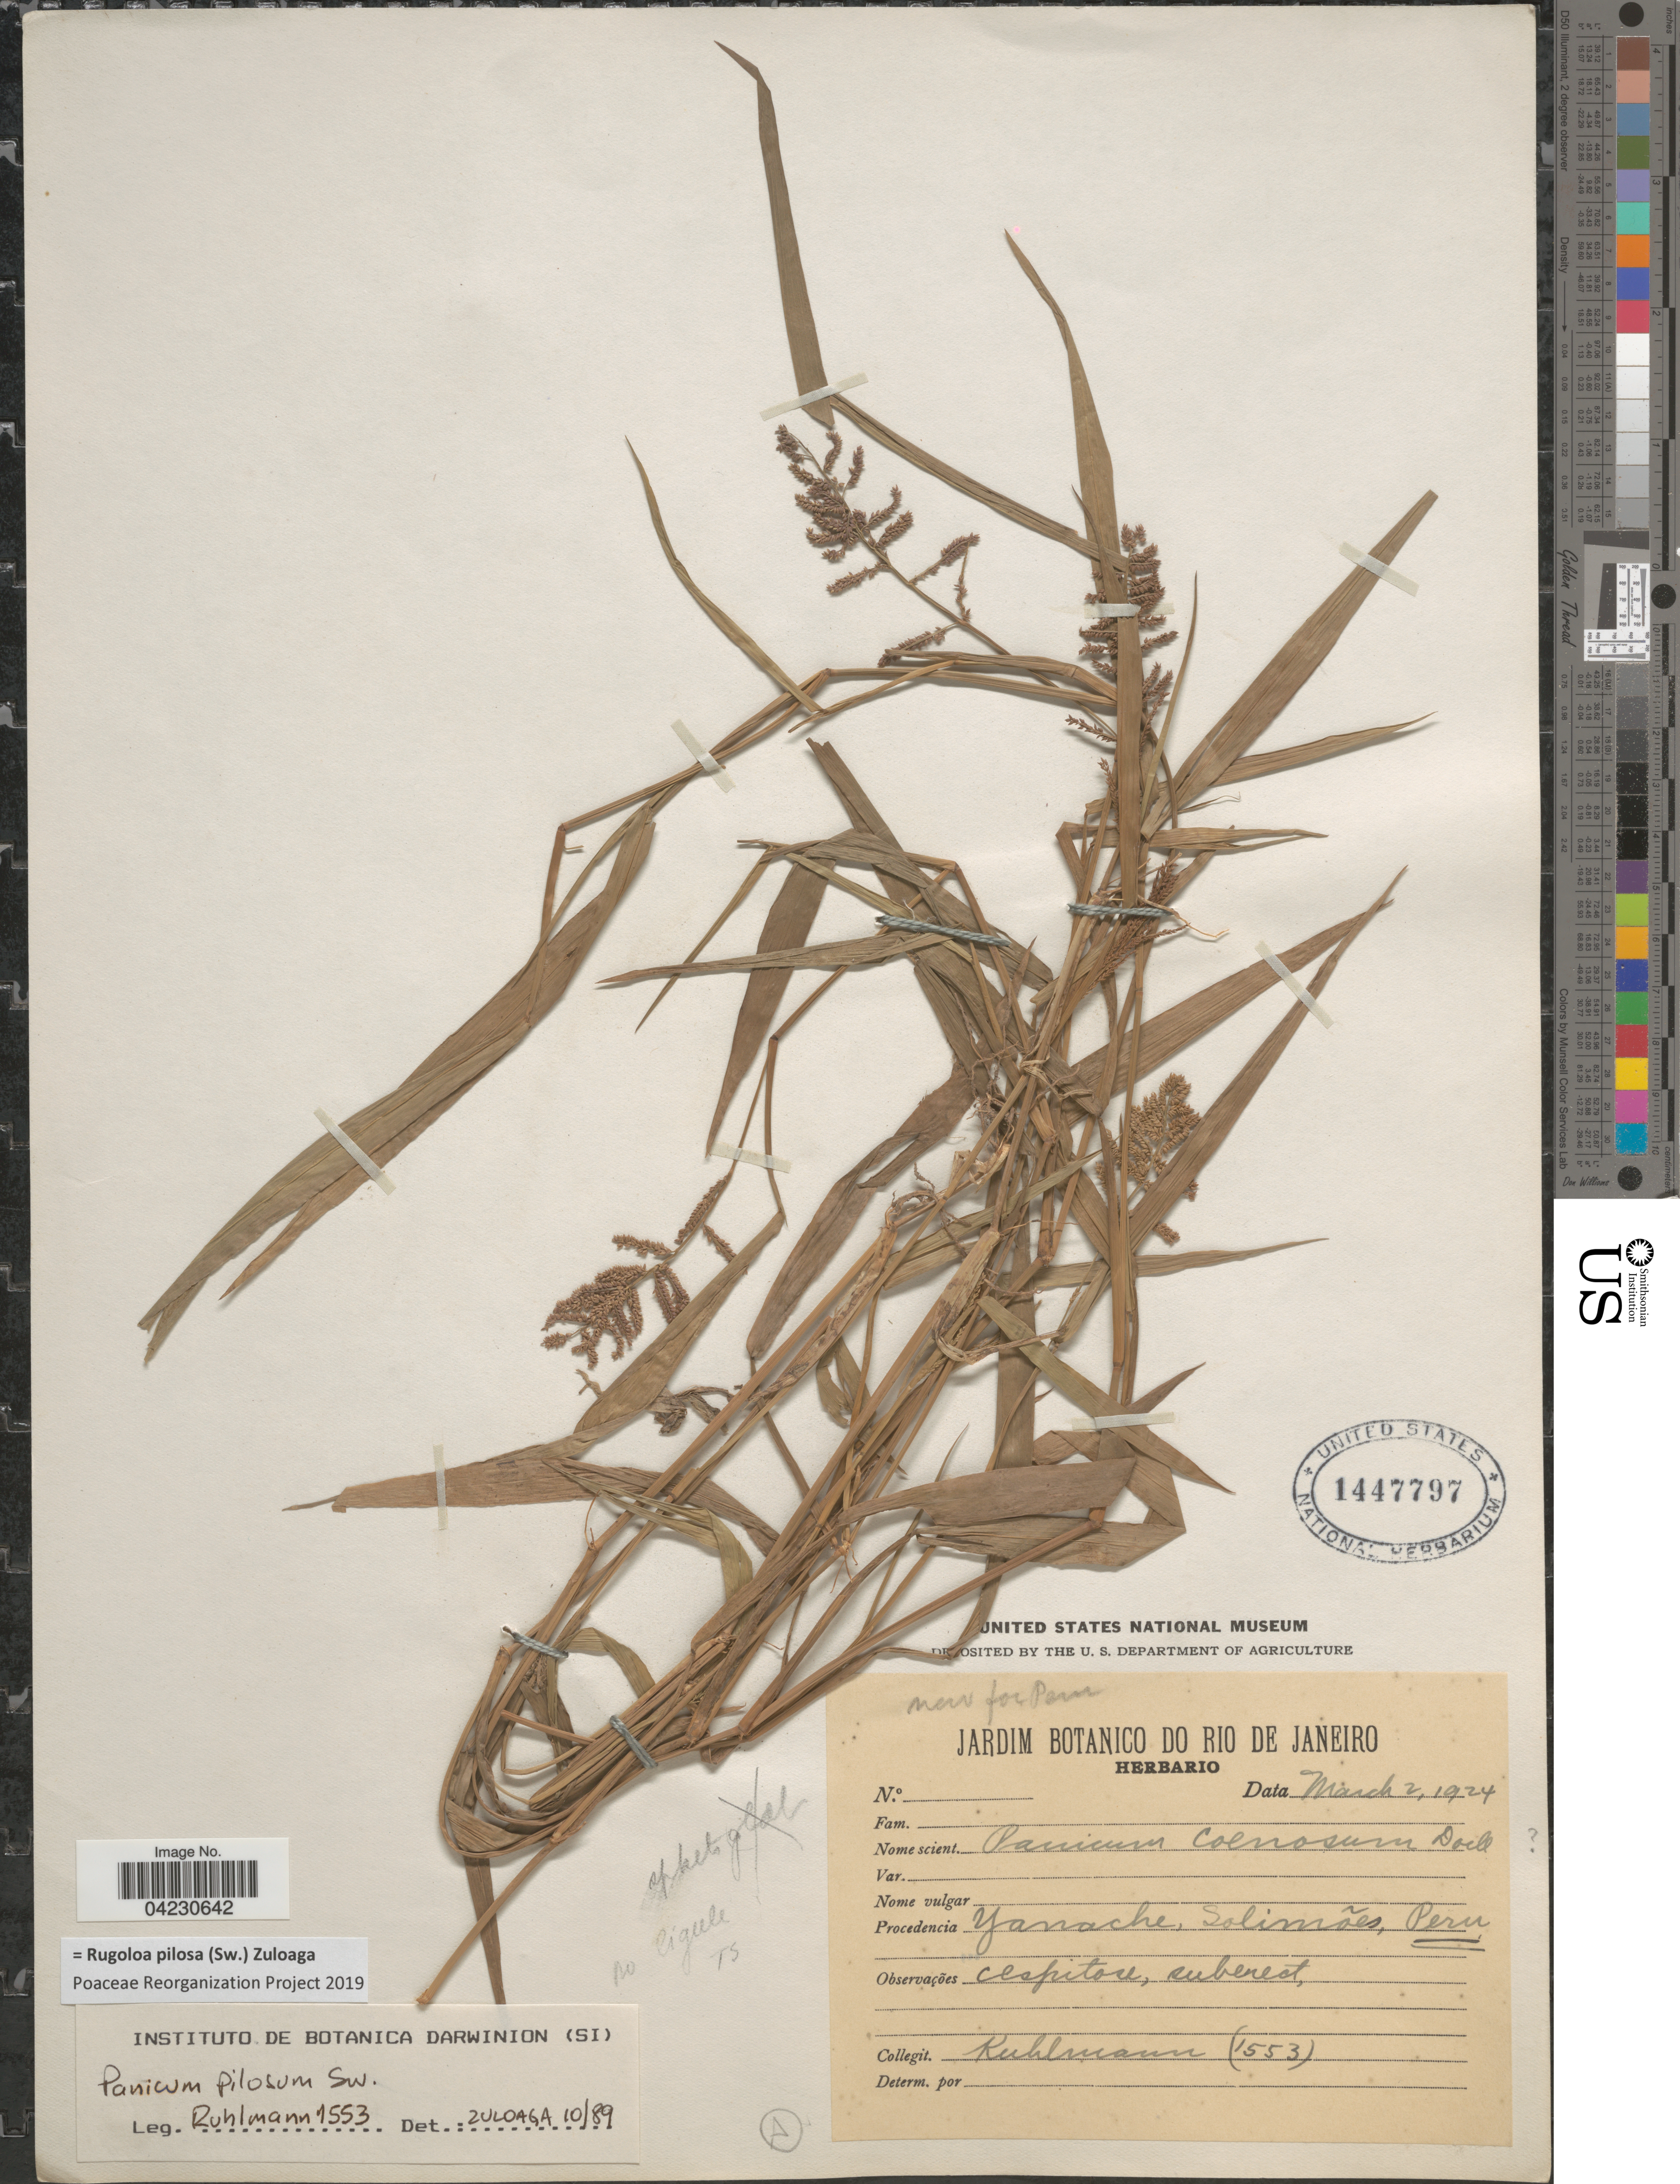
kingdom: Plantae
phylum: Tracheophyta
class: Liliopsida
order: Poales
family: Poaceae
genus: Rugoloa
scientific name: Rugoloa pilosa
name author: (Sw.) Zuloaga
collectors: -- Kuhlmann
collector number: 1553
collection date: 1924-03-02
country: Peru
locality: Yanache, Solimões.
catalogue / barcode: US 1447797